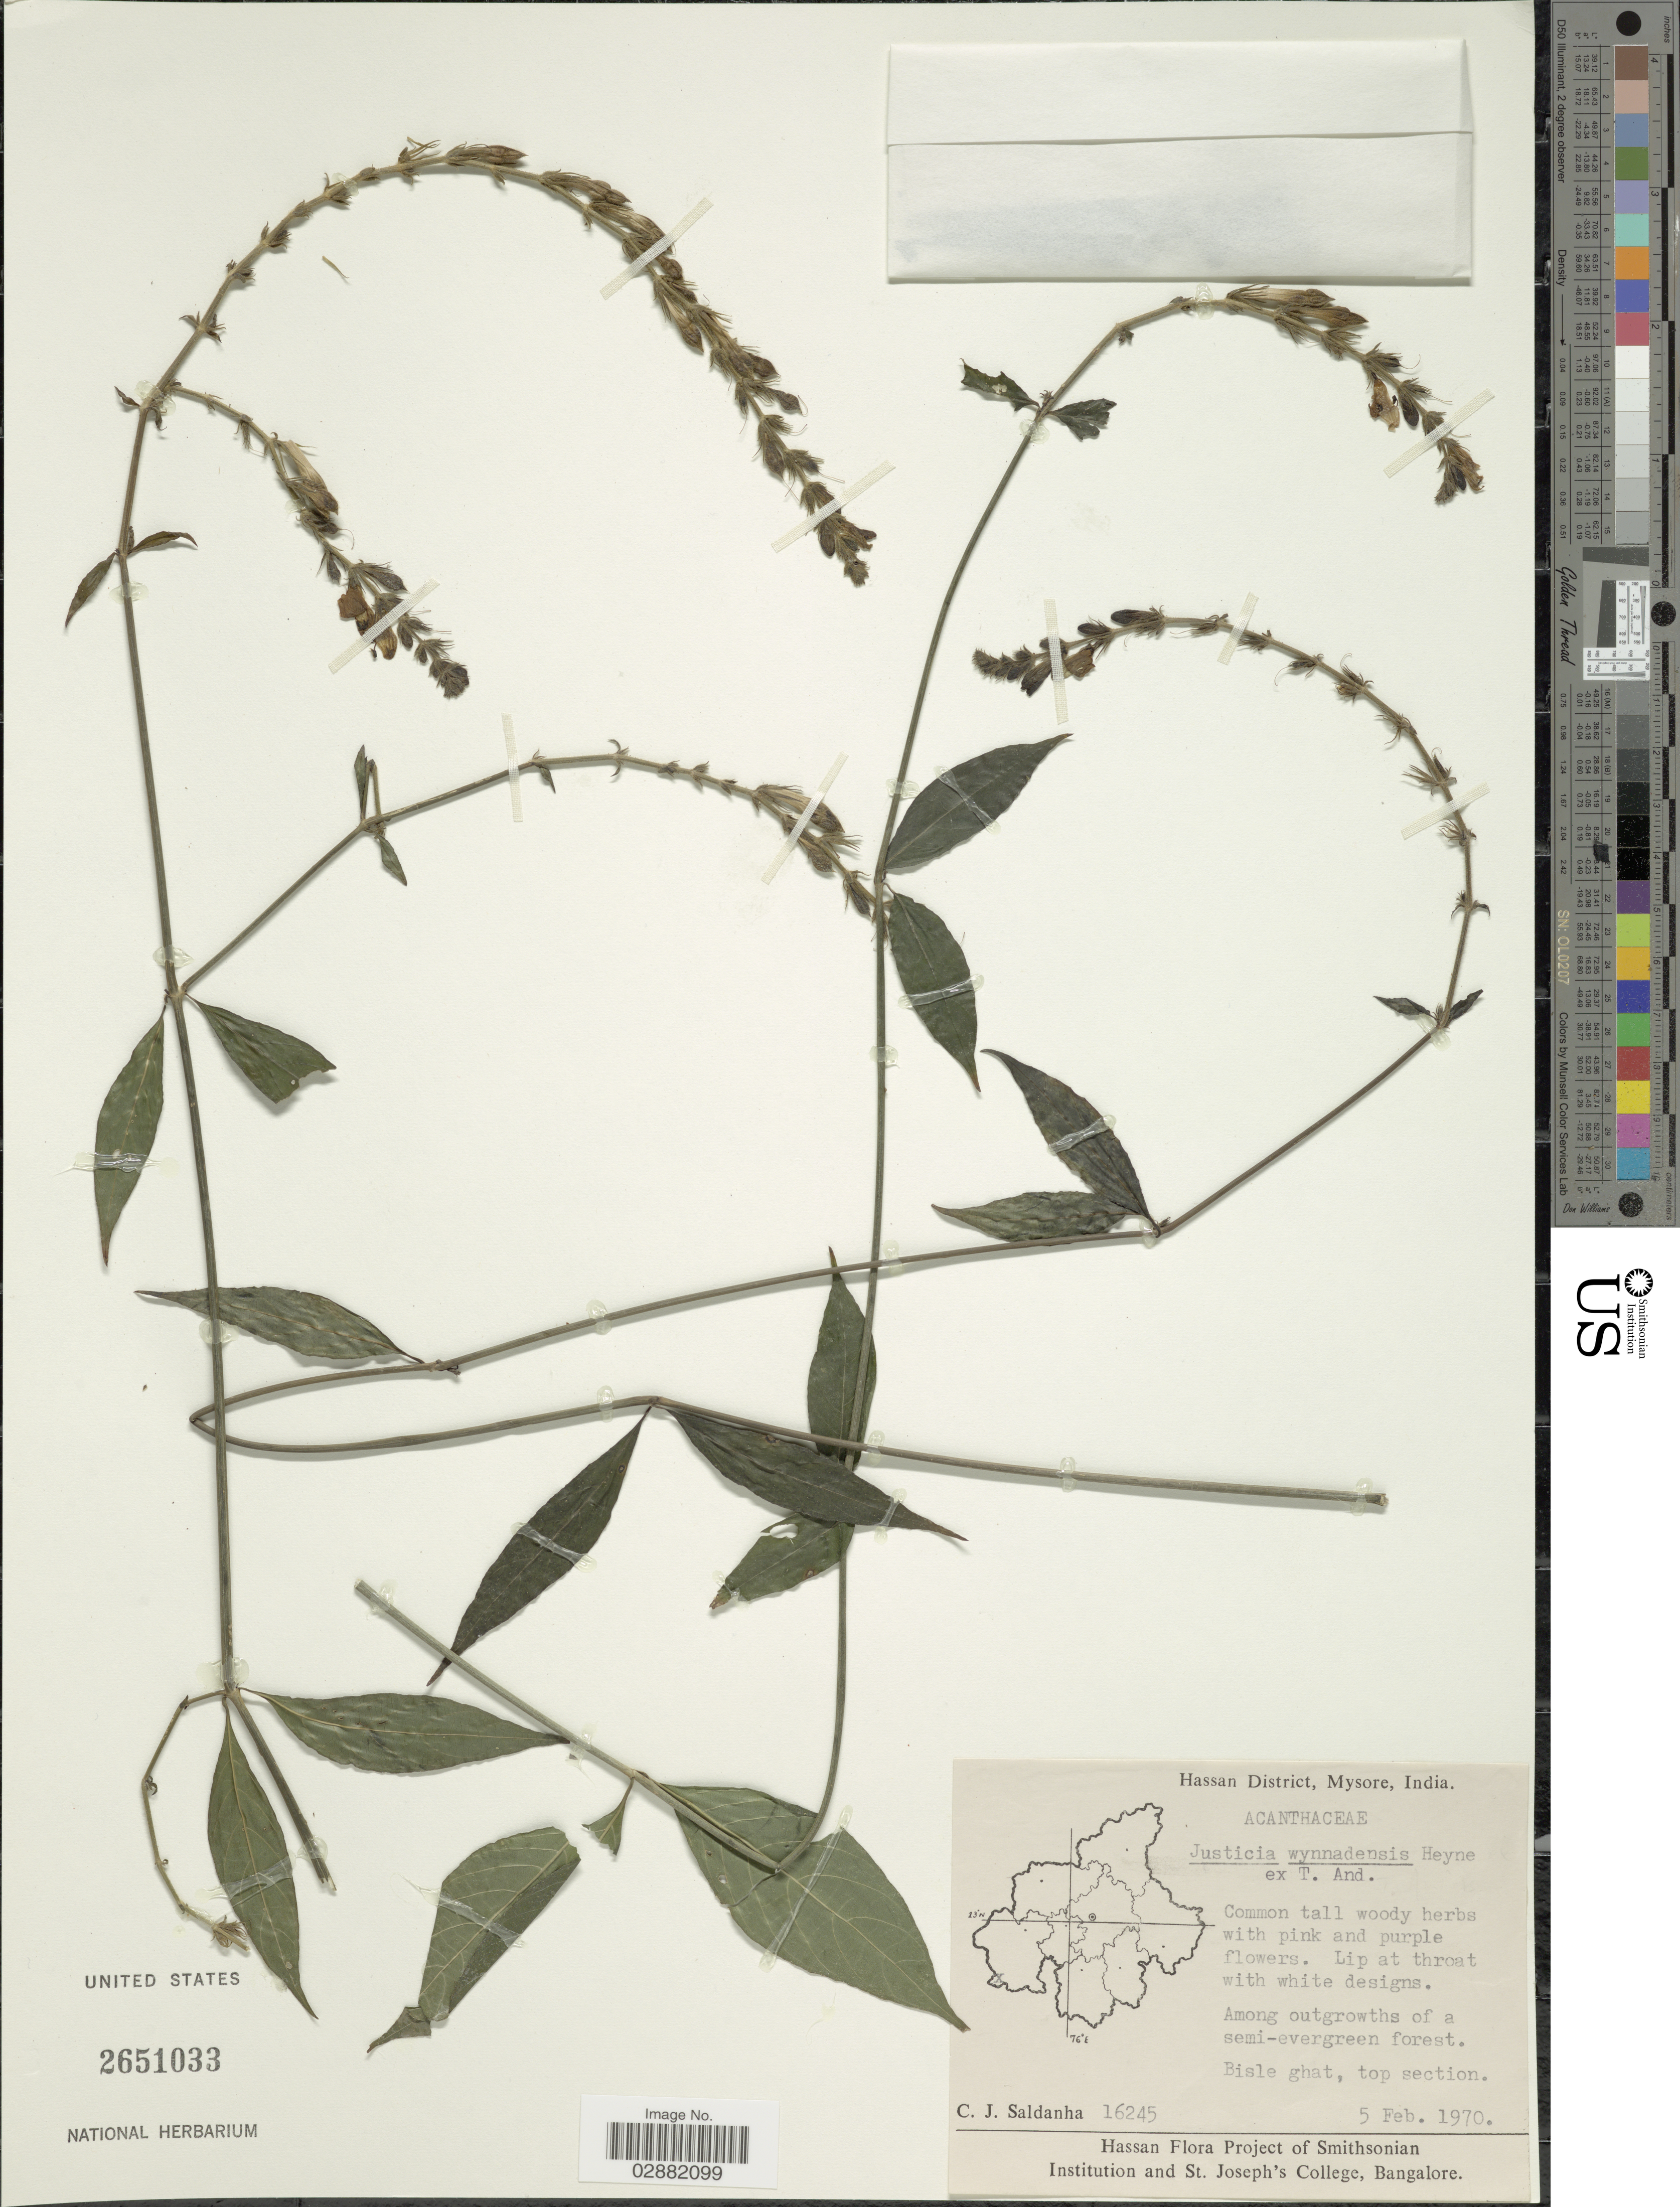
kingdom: Plantae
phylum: Tracheophyta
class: Magnoliopsida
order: Lamiales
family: Acanthaceae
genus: Justicia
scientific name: Justicia wynaadensis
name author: B. Heyne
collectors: C. J. Saldanha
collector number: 16245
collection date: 1970-02-05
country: India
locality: Hassan District, Mysore, Bisle ghat, top section.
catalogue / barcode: US 2651033